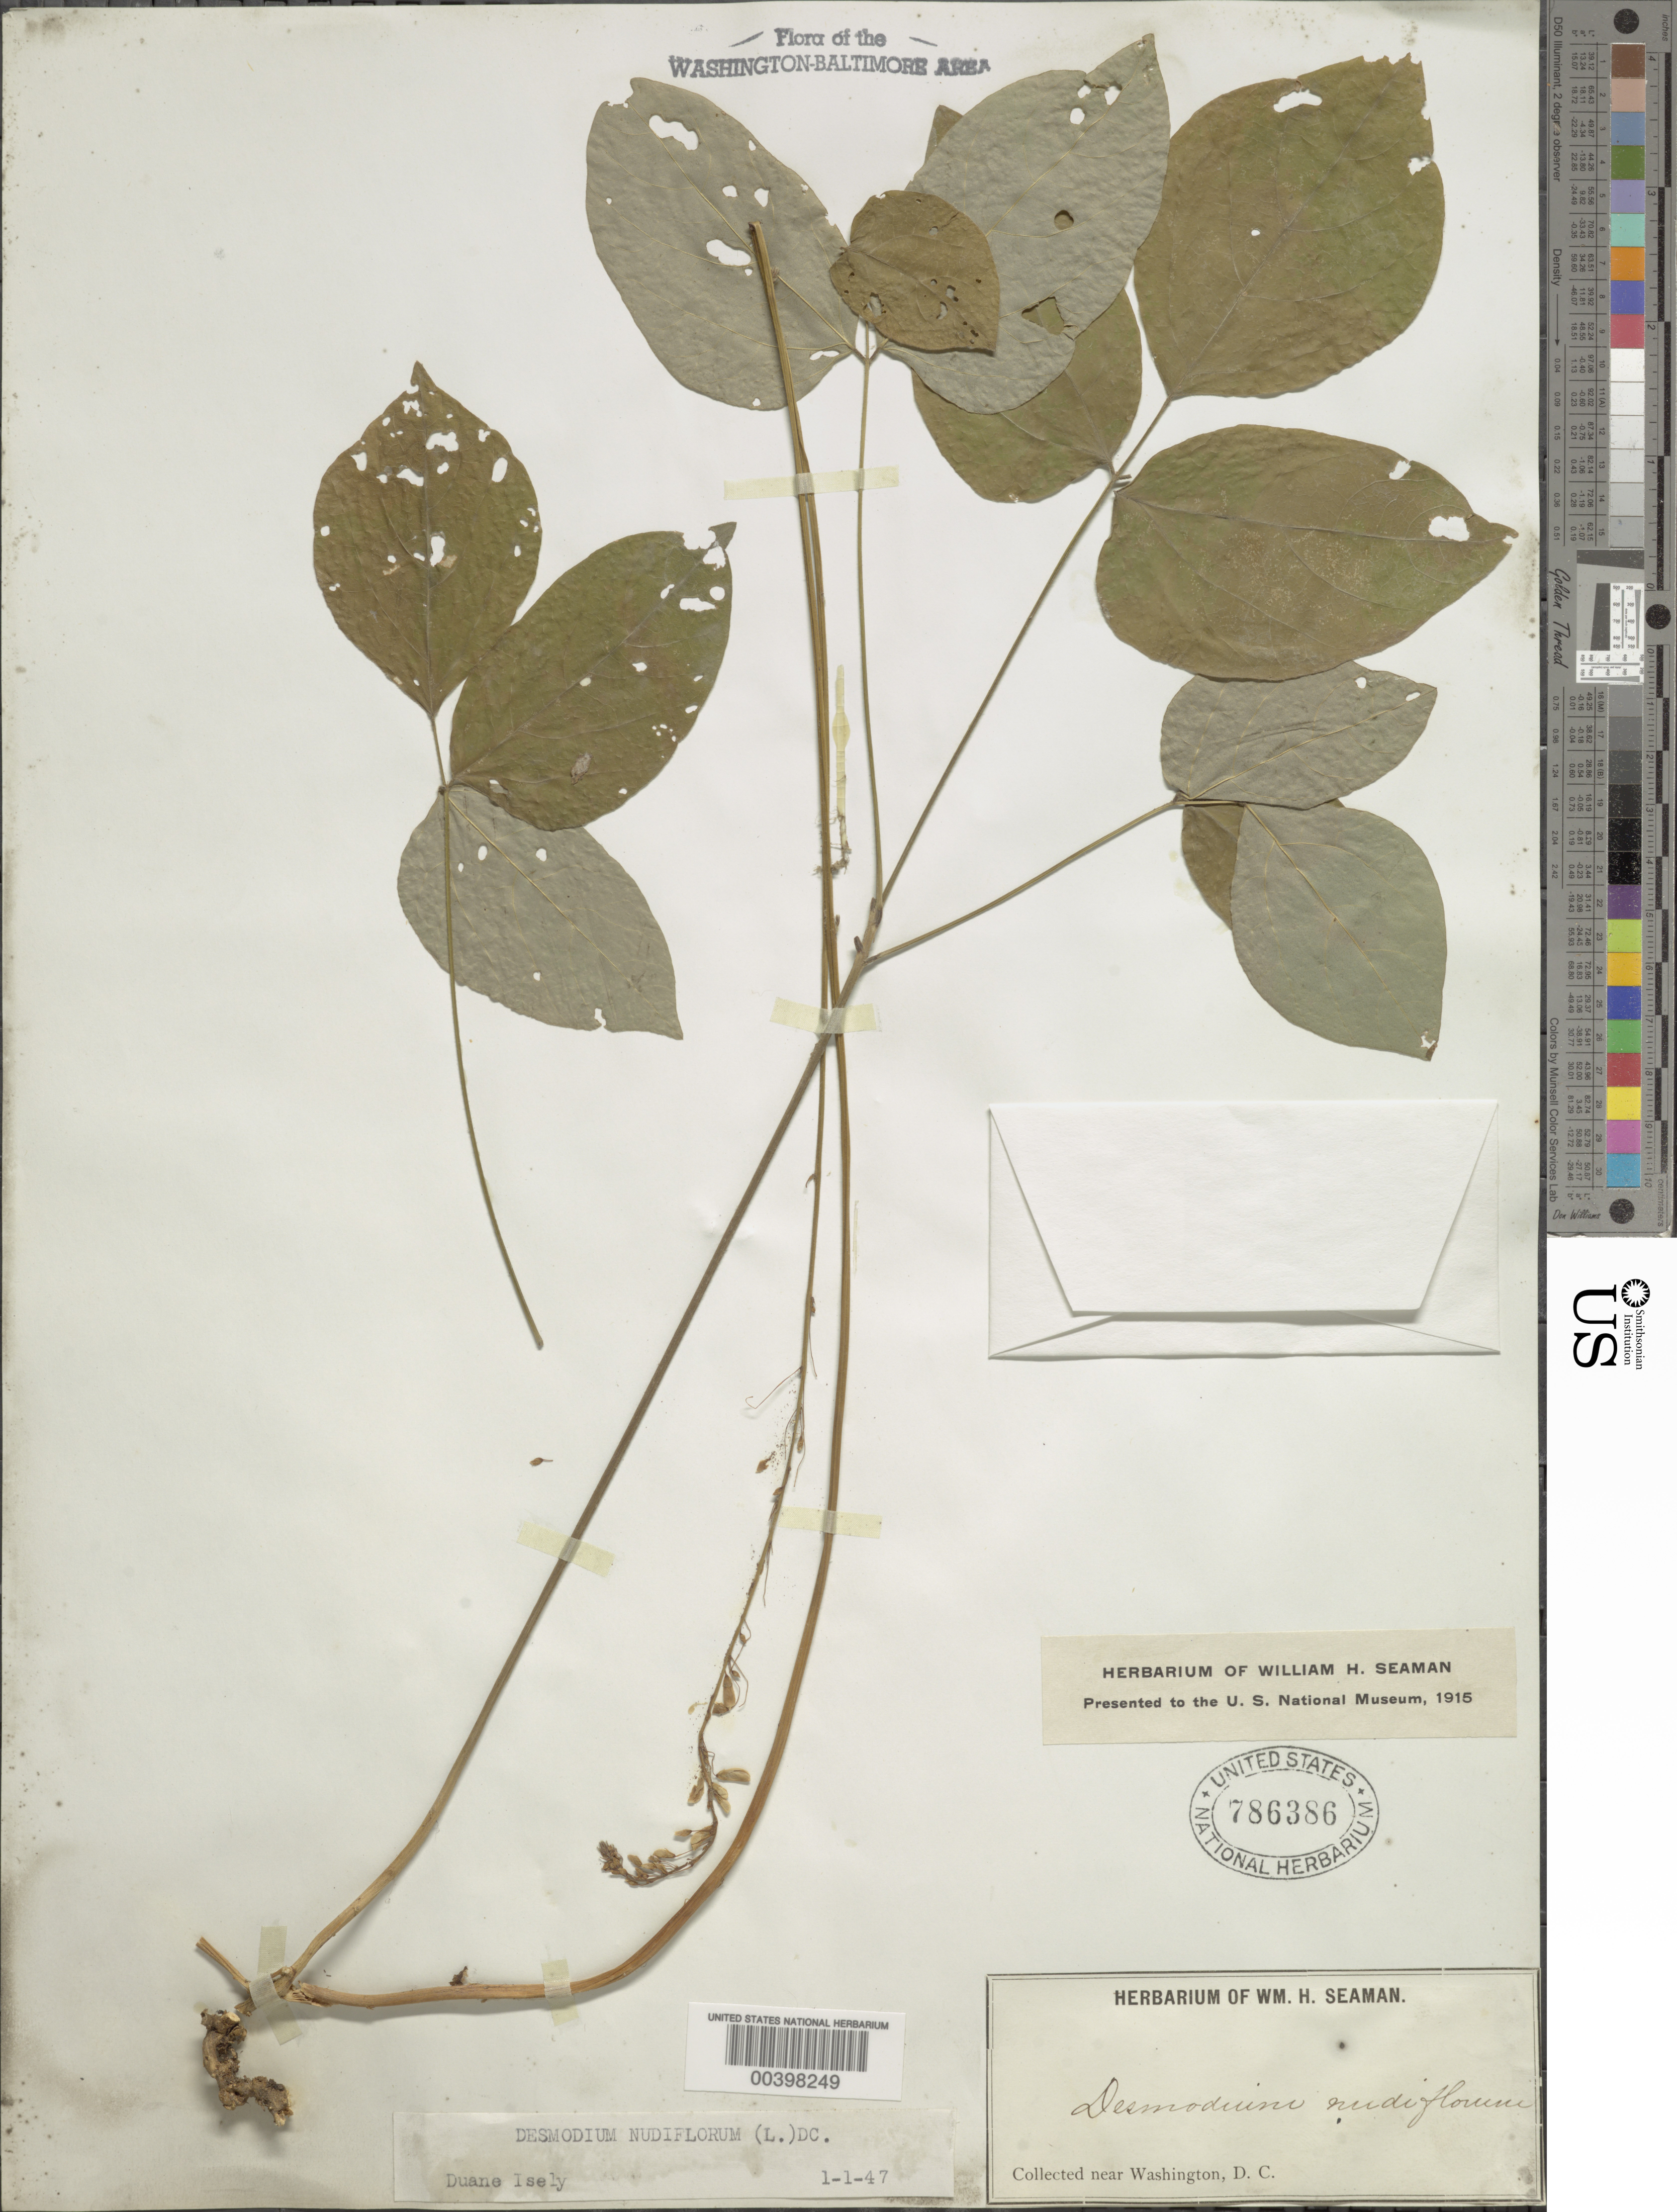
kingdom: Plantae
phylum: Tracheophyta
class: Magnoliopsida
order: Fabales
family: Fabaceae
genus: Hylodesmum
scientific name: Hylodesmum nudiflorum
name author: (L.) H. Ohashi & R.R. Mill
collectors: W. Seaman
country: United States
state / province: District of Columbia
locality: Washington DC area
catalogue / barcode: US 786386